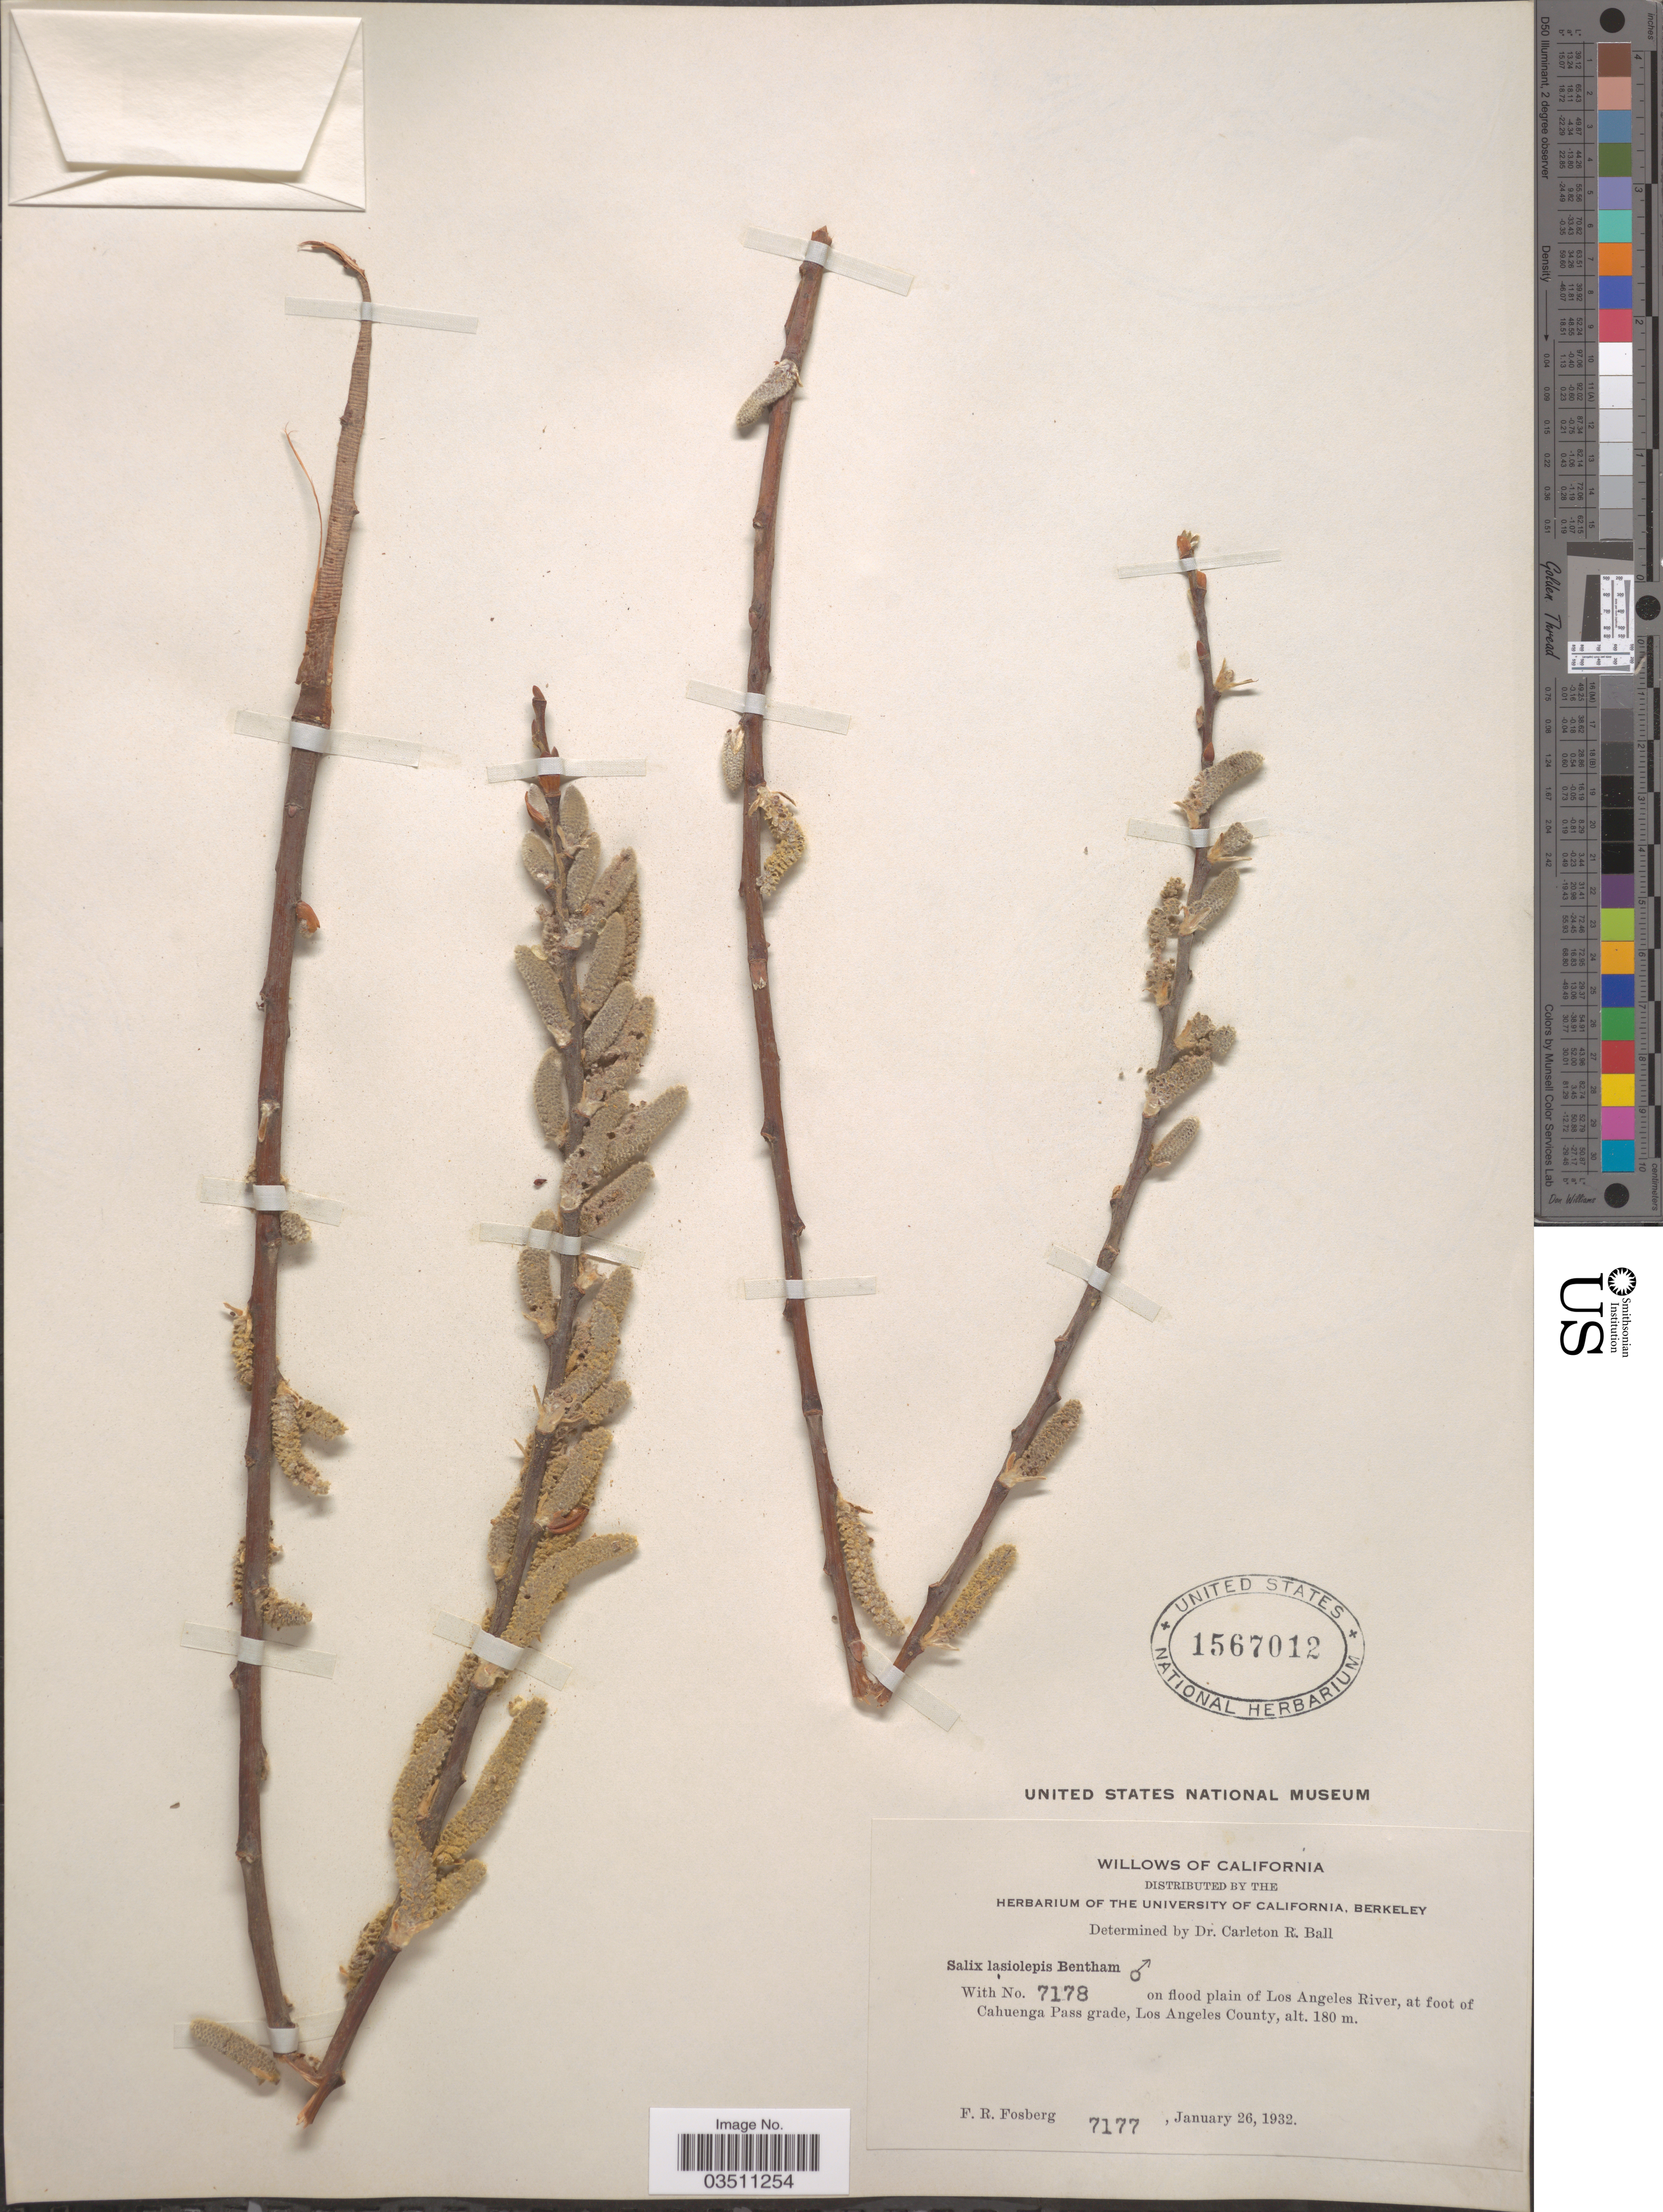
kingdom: Plantae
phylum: Tracheophyta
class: Magnoliopsida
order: Malpighiales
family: Salicaceae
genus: Salix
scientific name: Salix lasiolepis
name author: Benth.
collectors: F. R. Fosberg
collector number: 7177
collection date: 1932-01-26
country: United States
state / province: California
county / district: Los Angeles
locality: On flood plain of Los Angeles River, at foot of Cahuenga Pass grade, Los Angeles County.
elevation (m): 180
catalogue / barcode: US 1567012